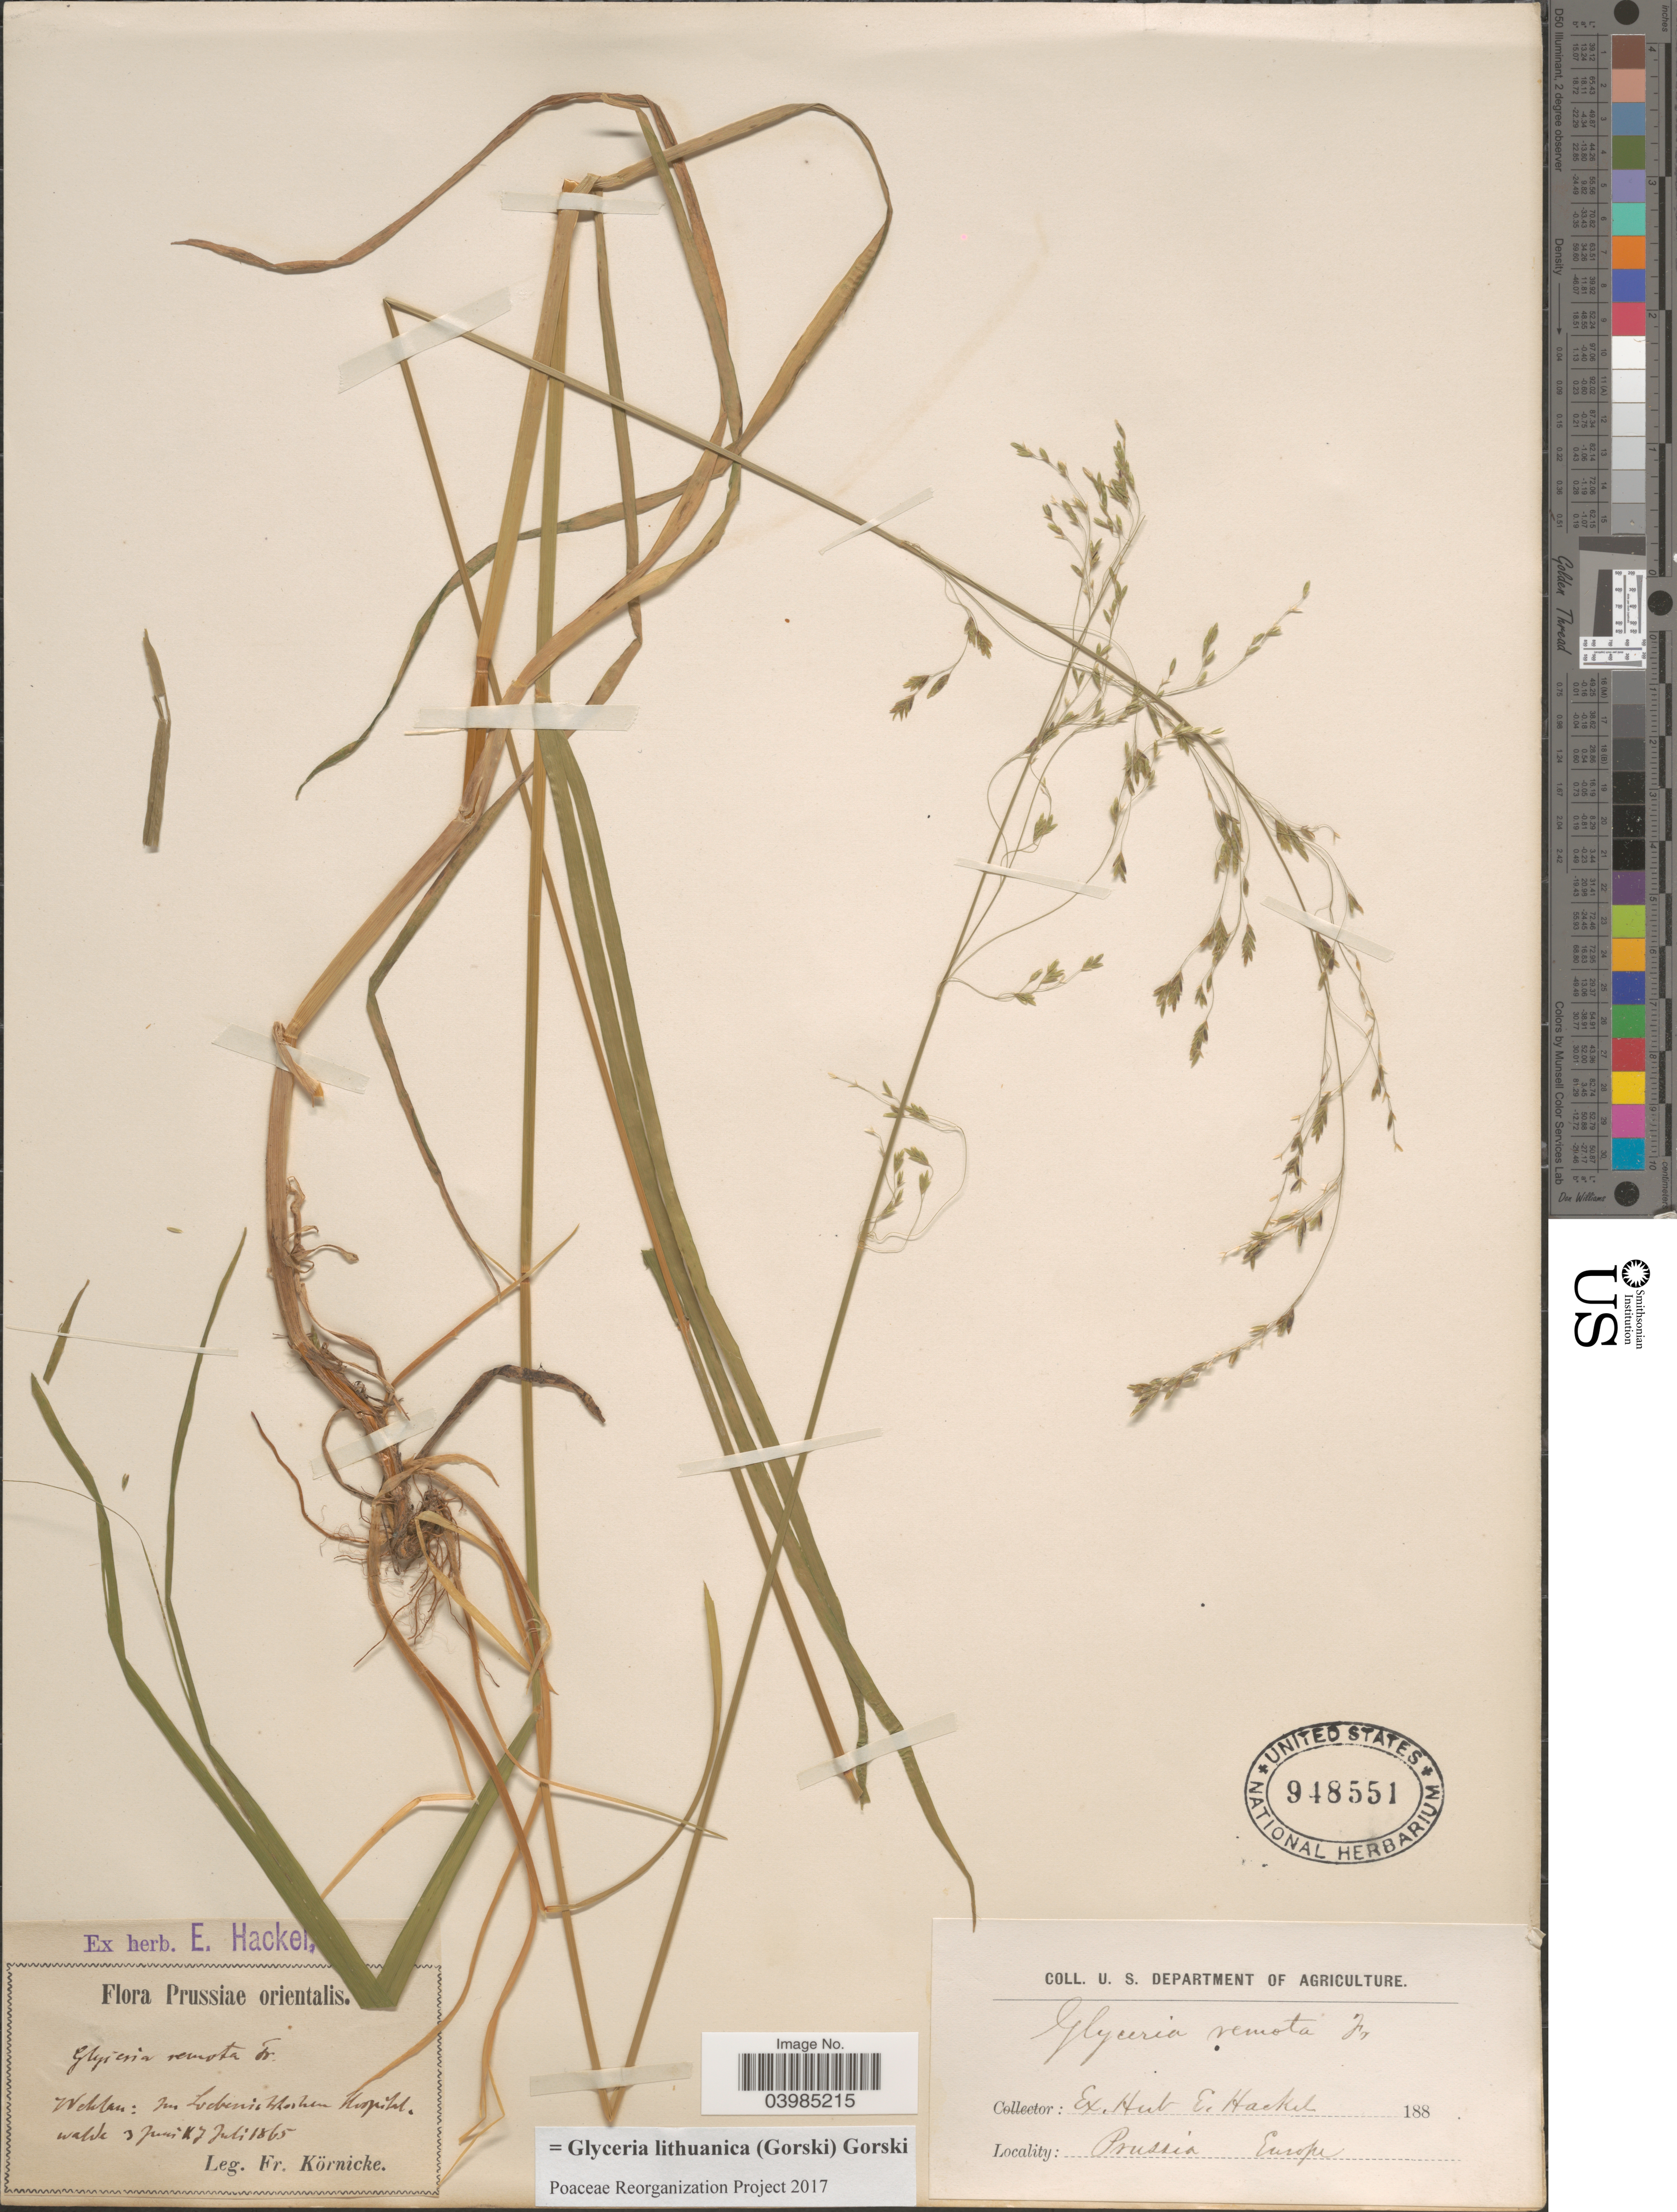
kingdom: Plantae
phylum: Tracheophyta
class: Liliopsida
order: Poales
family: Poaceae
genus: Glyceria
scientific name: Glyceria lithuanica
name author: (Gorski) Gorski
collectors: F. A. Körnicke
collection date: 1865-06-03/1865-07-07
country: Russian Federation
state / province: Kaliningrad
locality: Prussiae orientalis. Wehlau (now Znamensk)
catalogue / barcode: US 948551